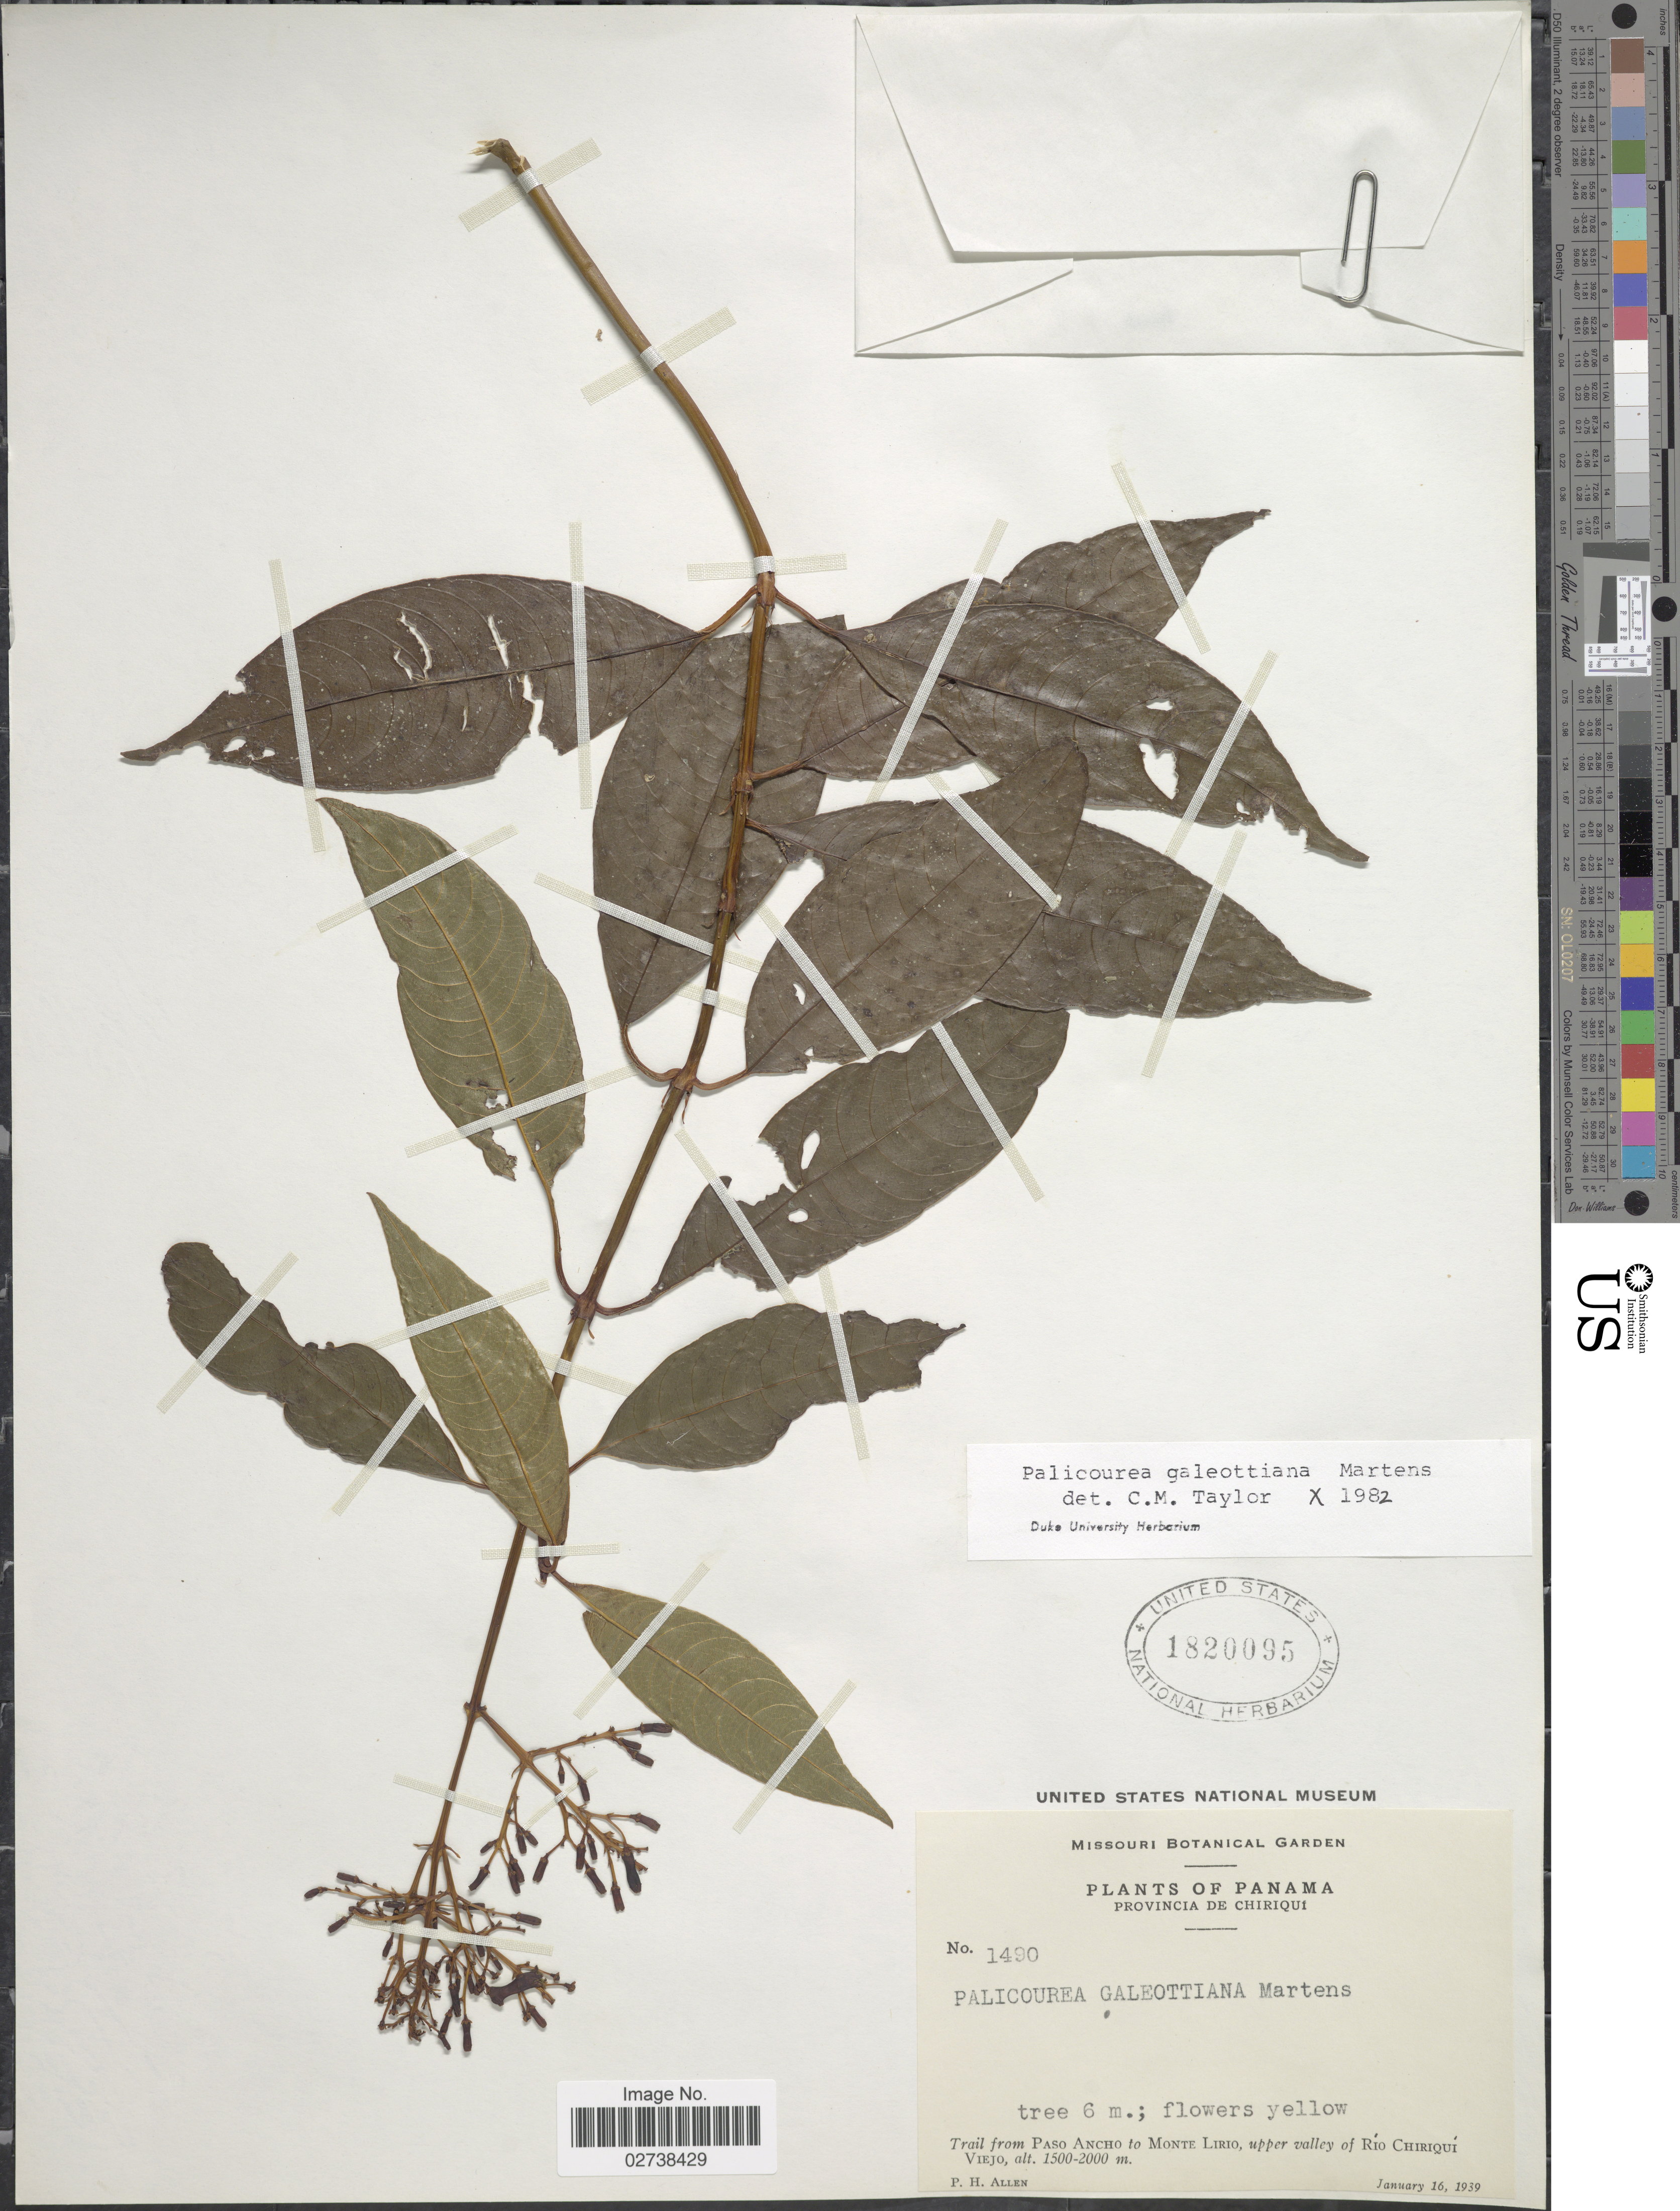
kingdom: Plantae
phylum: Tracheophyta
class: Magnoliopsida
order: Gentianales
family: Rubiaceae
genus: Palicourea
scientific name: Palicourea galeottiana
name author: M. Martens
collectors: P. H. Allen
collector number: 1490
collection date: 1939-01-16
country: Panama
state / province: Chiriqui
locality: Provincia de Chiriqui. Trail from Paso Ancho to Monte Lirio, upper valley of Rio Chiriqui Viejo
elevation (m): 1500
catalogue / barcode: US 1820095